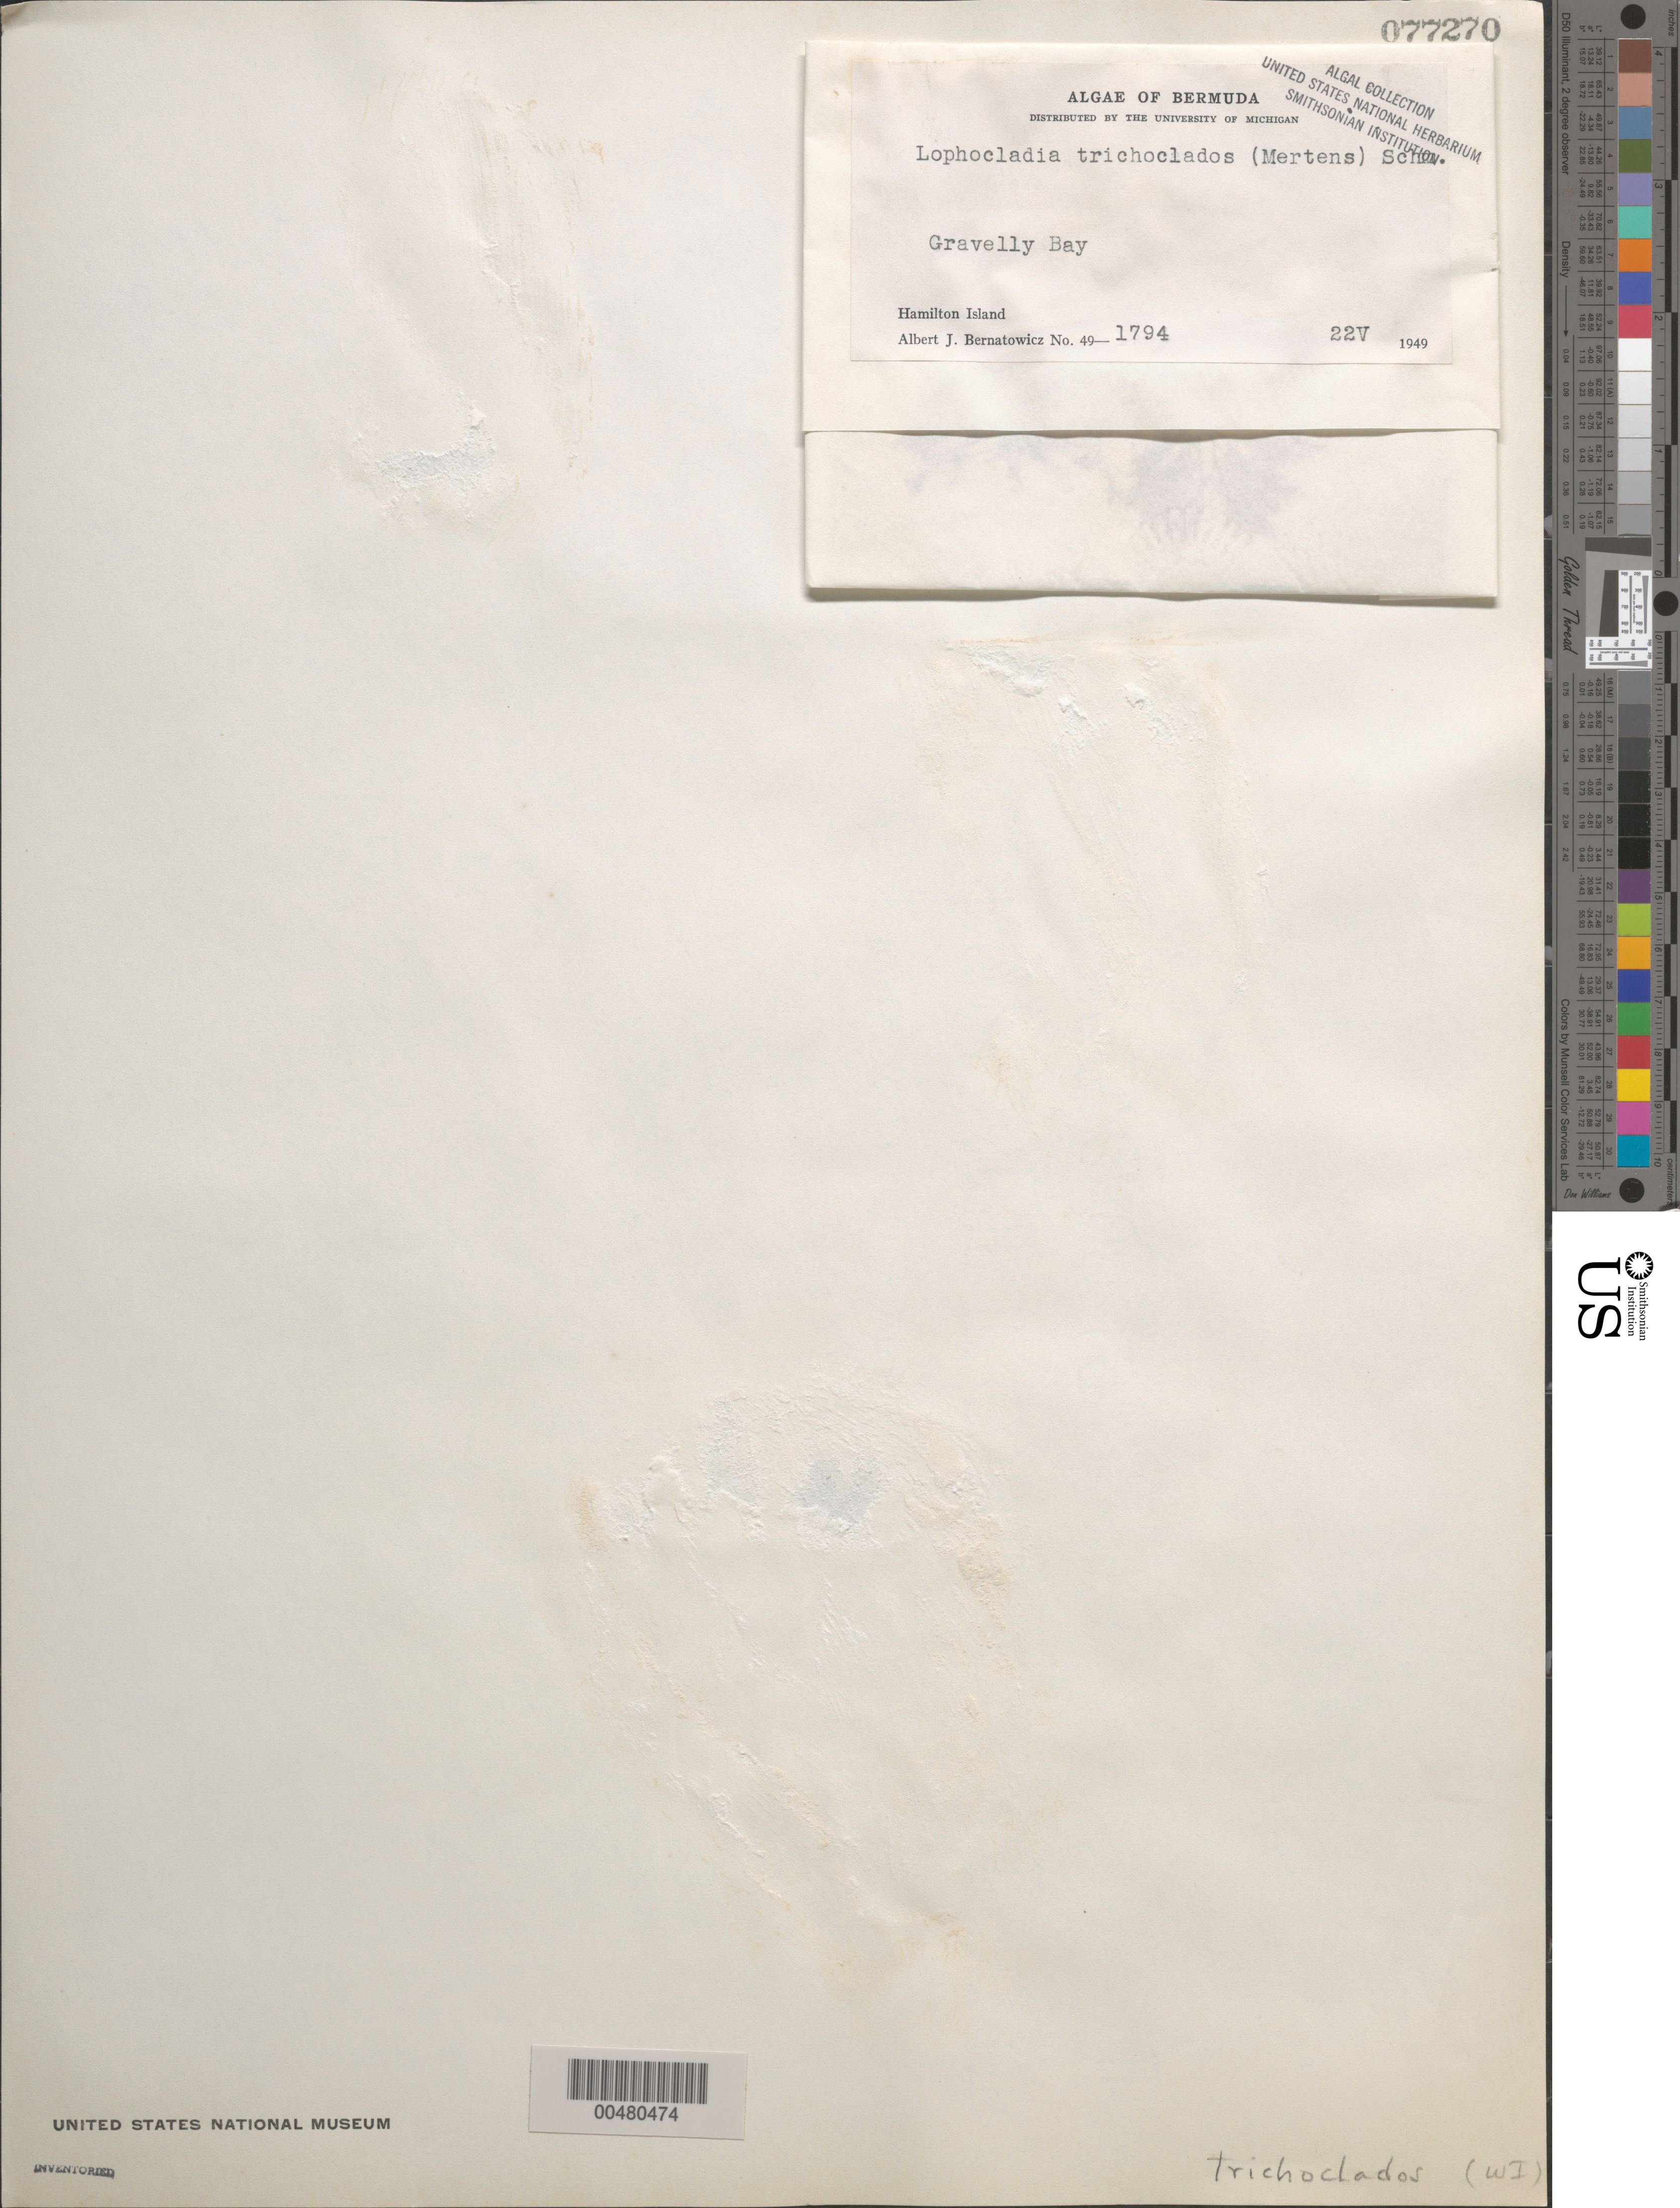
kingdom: Plantae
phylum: Rhodophyta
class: Florideophyceae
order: Ceramiales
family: Rhodomelaceae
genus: Lophocladia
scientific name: Lophocladia trichoclados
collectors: A. Bernatowicz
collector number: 49-1794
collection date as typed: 22 May 1949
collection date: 1949-05-22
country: Bermuda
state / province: Smithʼs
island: Bermuda Island (Hamilton Island)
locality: Gravelly Bay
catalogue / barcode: US 77270